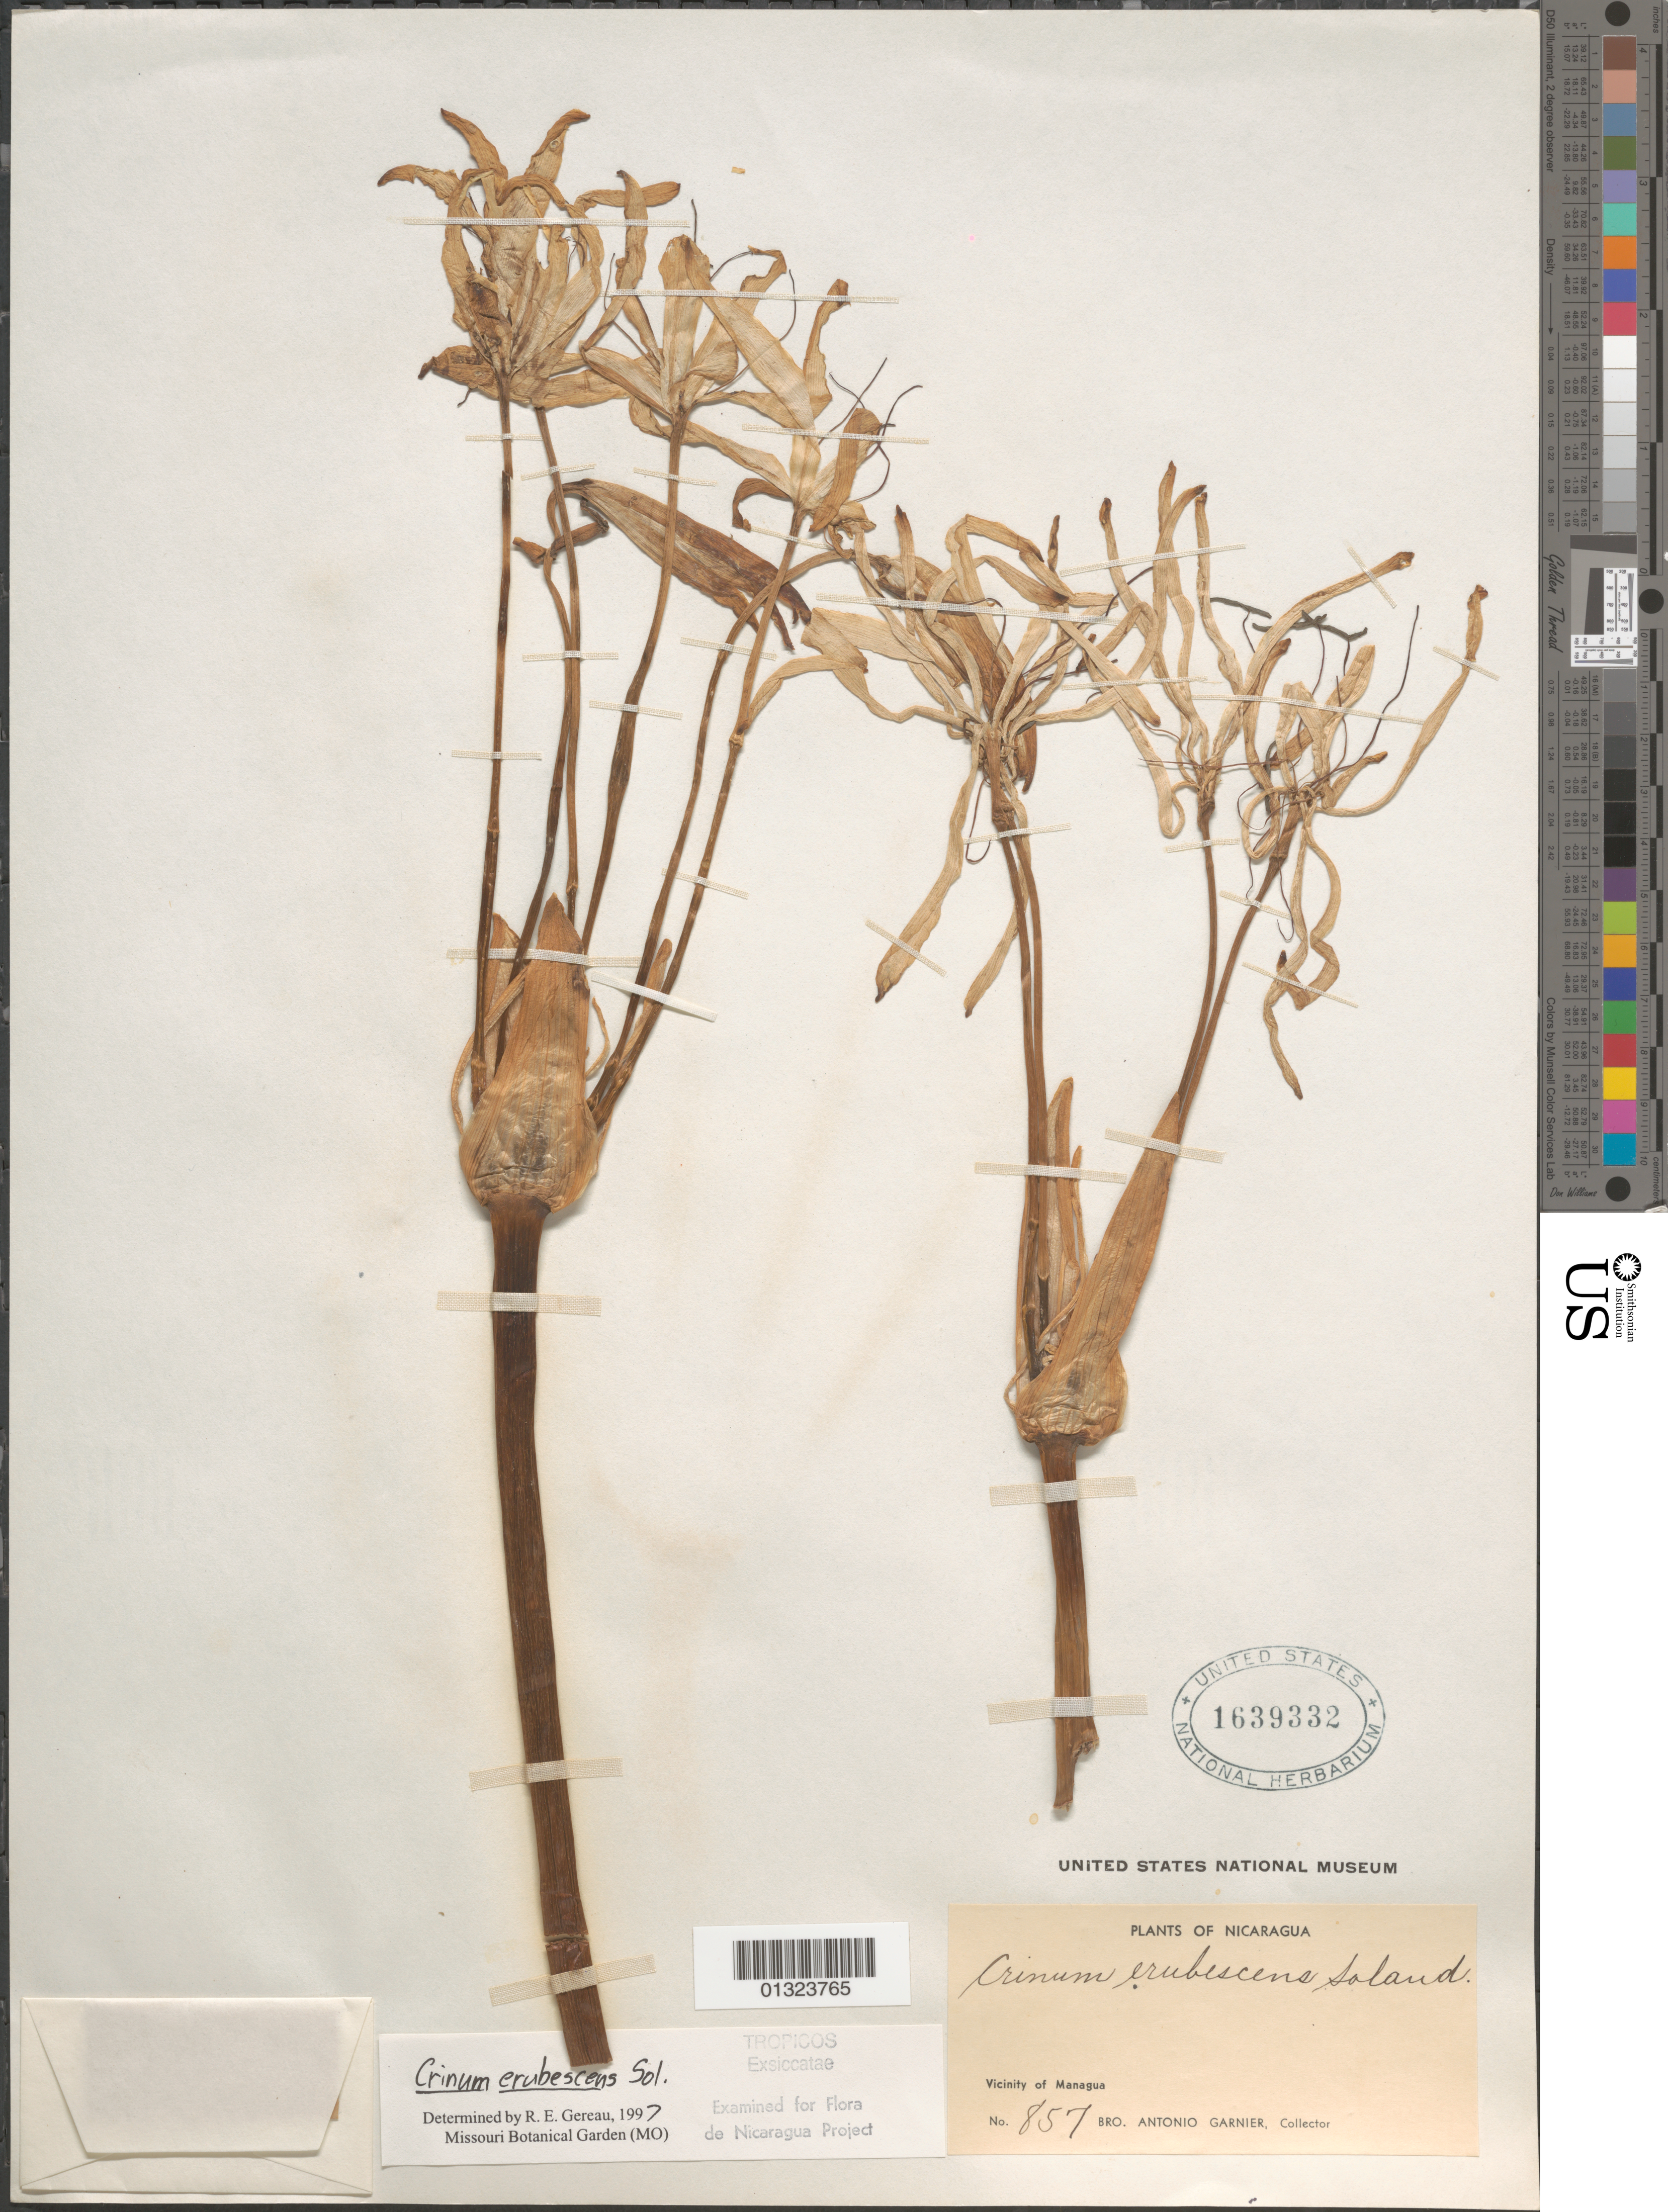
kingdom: Plantae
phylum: Tracheophyta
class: Liliopsida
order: Asparagales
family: Amaryllidaceae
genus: Crinum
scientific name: Crinum erubescens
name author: Aiton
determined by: Gereau, R. E.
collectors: Bro. A. Garnier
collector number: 857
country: Nicaragua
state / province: Managua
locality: Vicinity of Managua.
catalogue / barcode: US 1639332